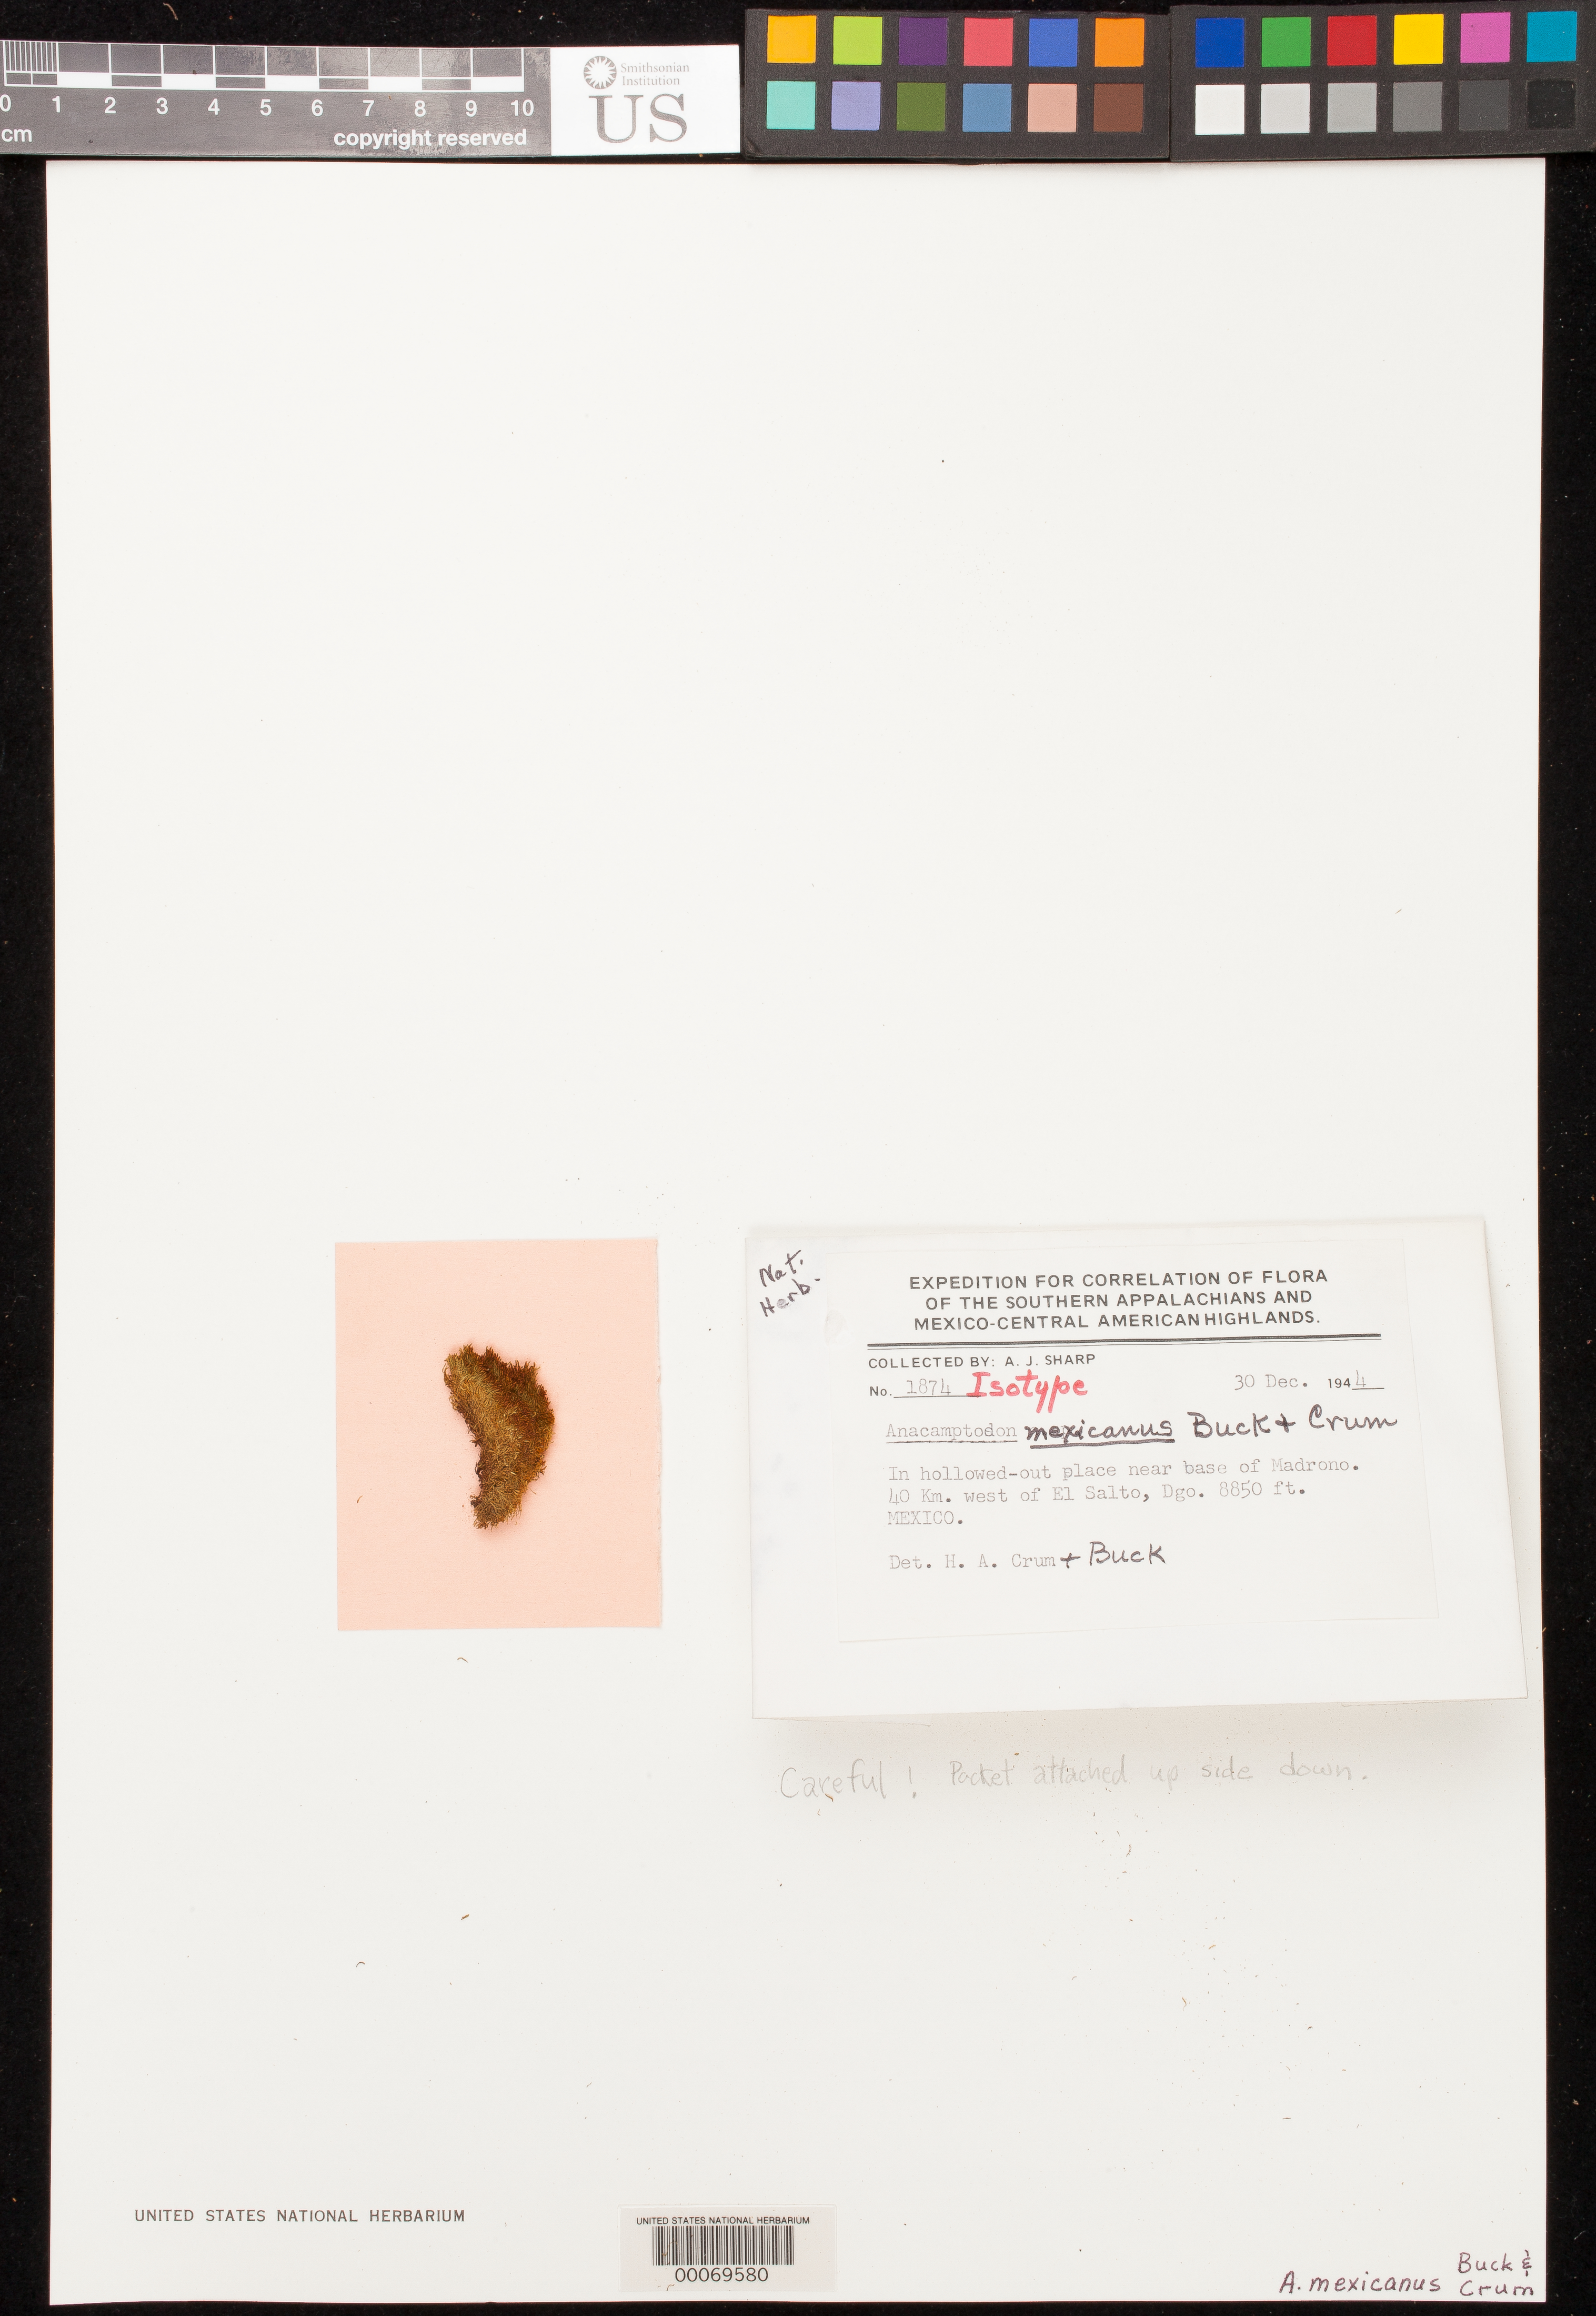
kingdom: Plantae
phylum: Bryophyta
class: Bryopsida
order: Hypnales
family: Amblystegiaceae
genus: Anacamptodon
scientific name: Anacamptodon mexicanus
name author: W.R. Buck & H.A. Crum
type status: Isotype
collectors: A. J. Sharp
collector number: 1874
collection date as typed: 30 Dec 1944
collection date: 1944-12-30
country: Mexico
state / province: Durango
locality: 40 km W of El Salto.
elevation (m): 2697